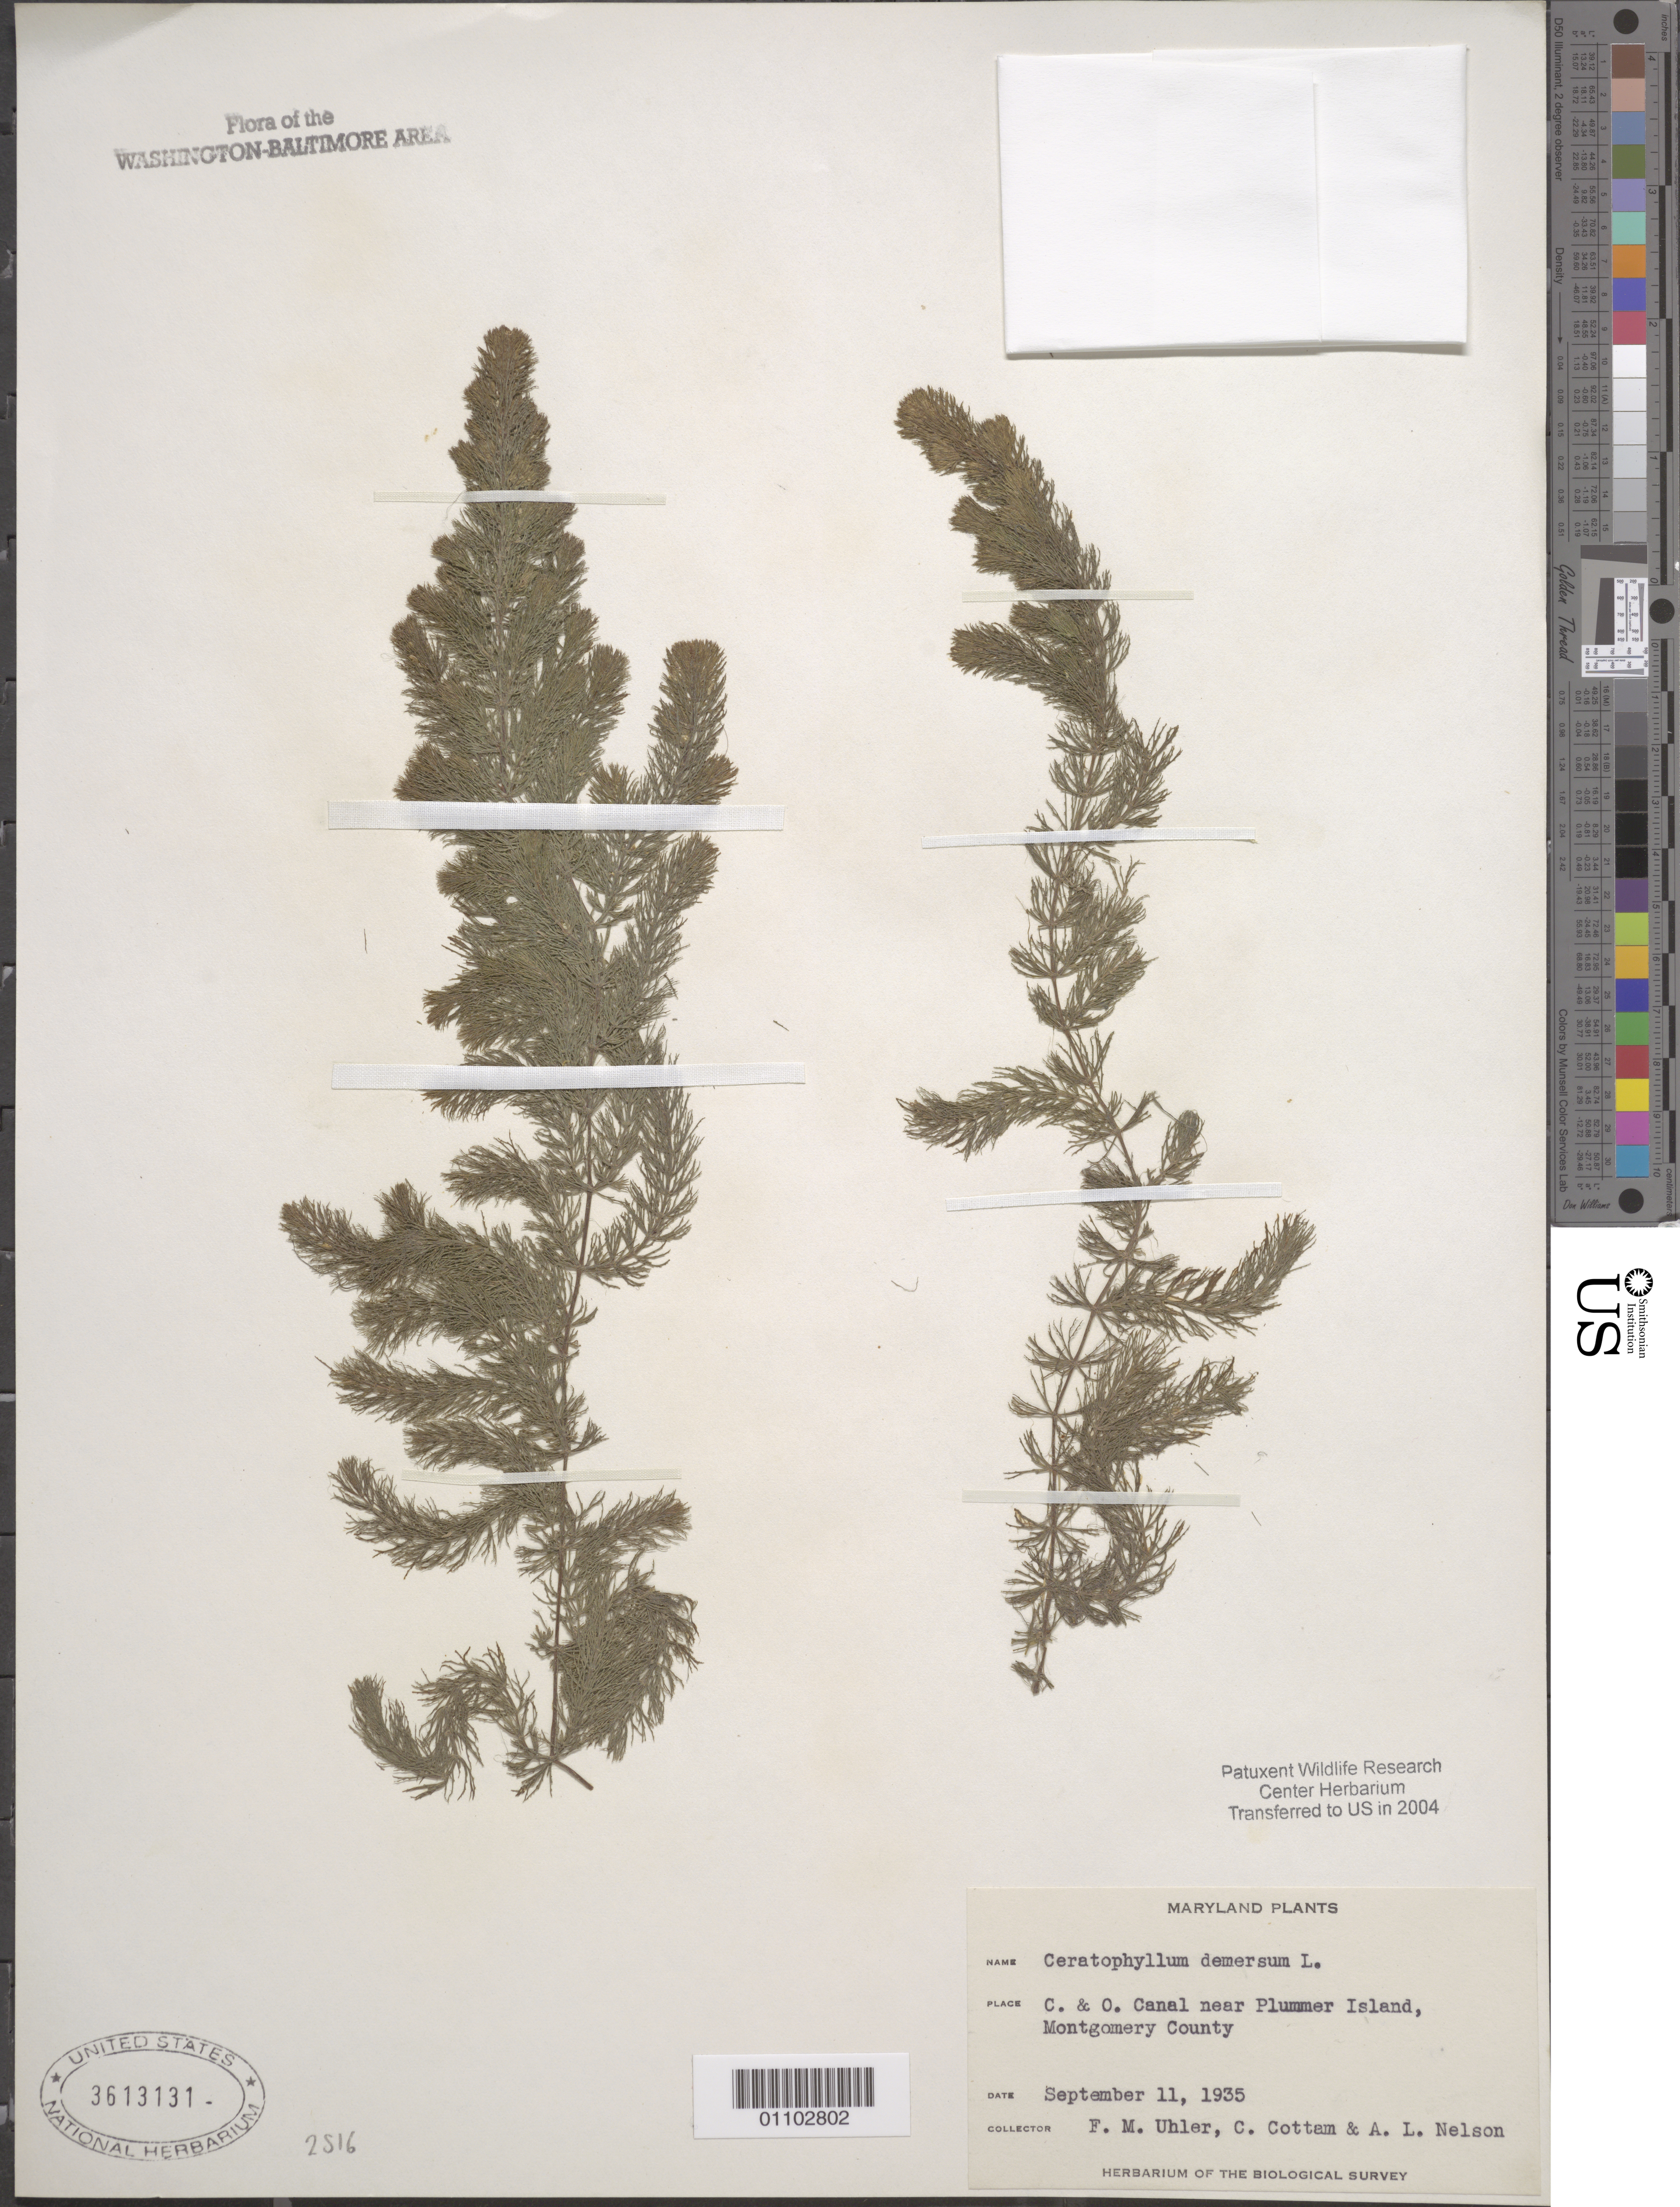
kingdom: Plantae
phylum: Tracheophyta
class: Magnoliopsida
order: Ceratophyllales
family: Ceratophyllaceae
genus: Ceratophyllum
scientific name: Ceratophyllum demersum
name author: L.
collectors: F. Uhler, C. Cottam & A. L. Nelson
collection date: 1935-09-11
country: United States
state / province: Maryland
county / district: Montgomery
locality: C. & O. Canal near Plummer Island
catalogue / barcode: US 3613131